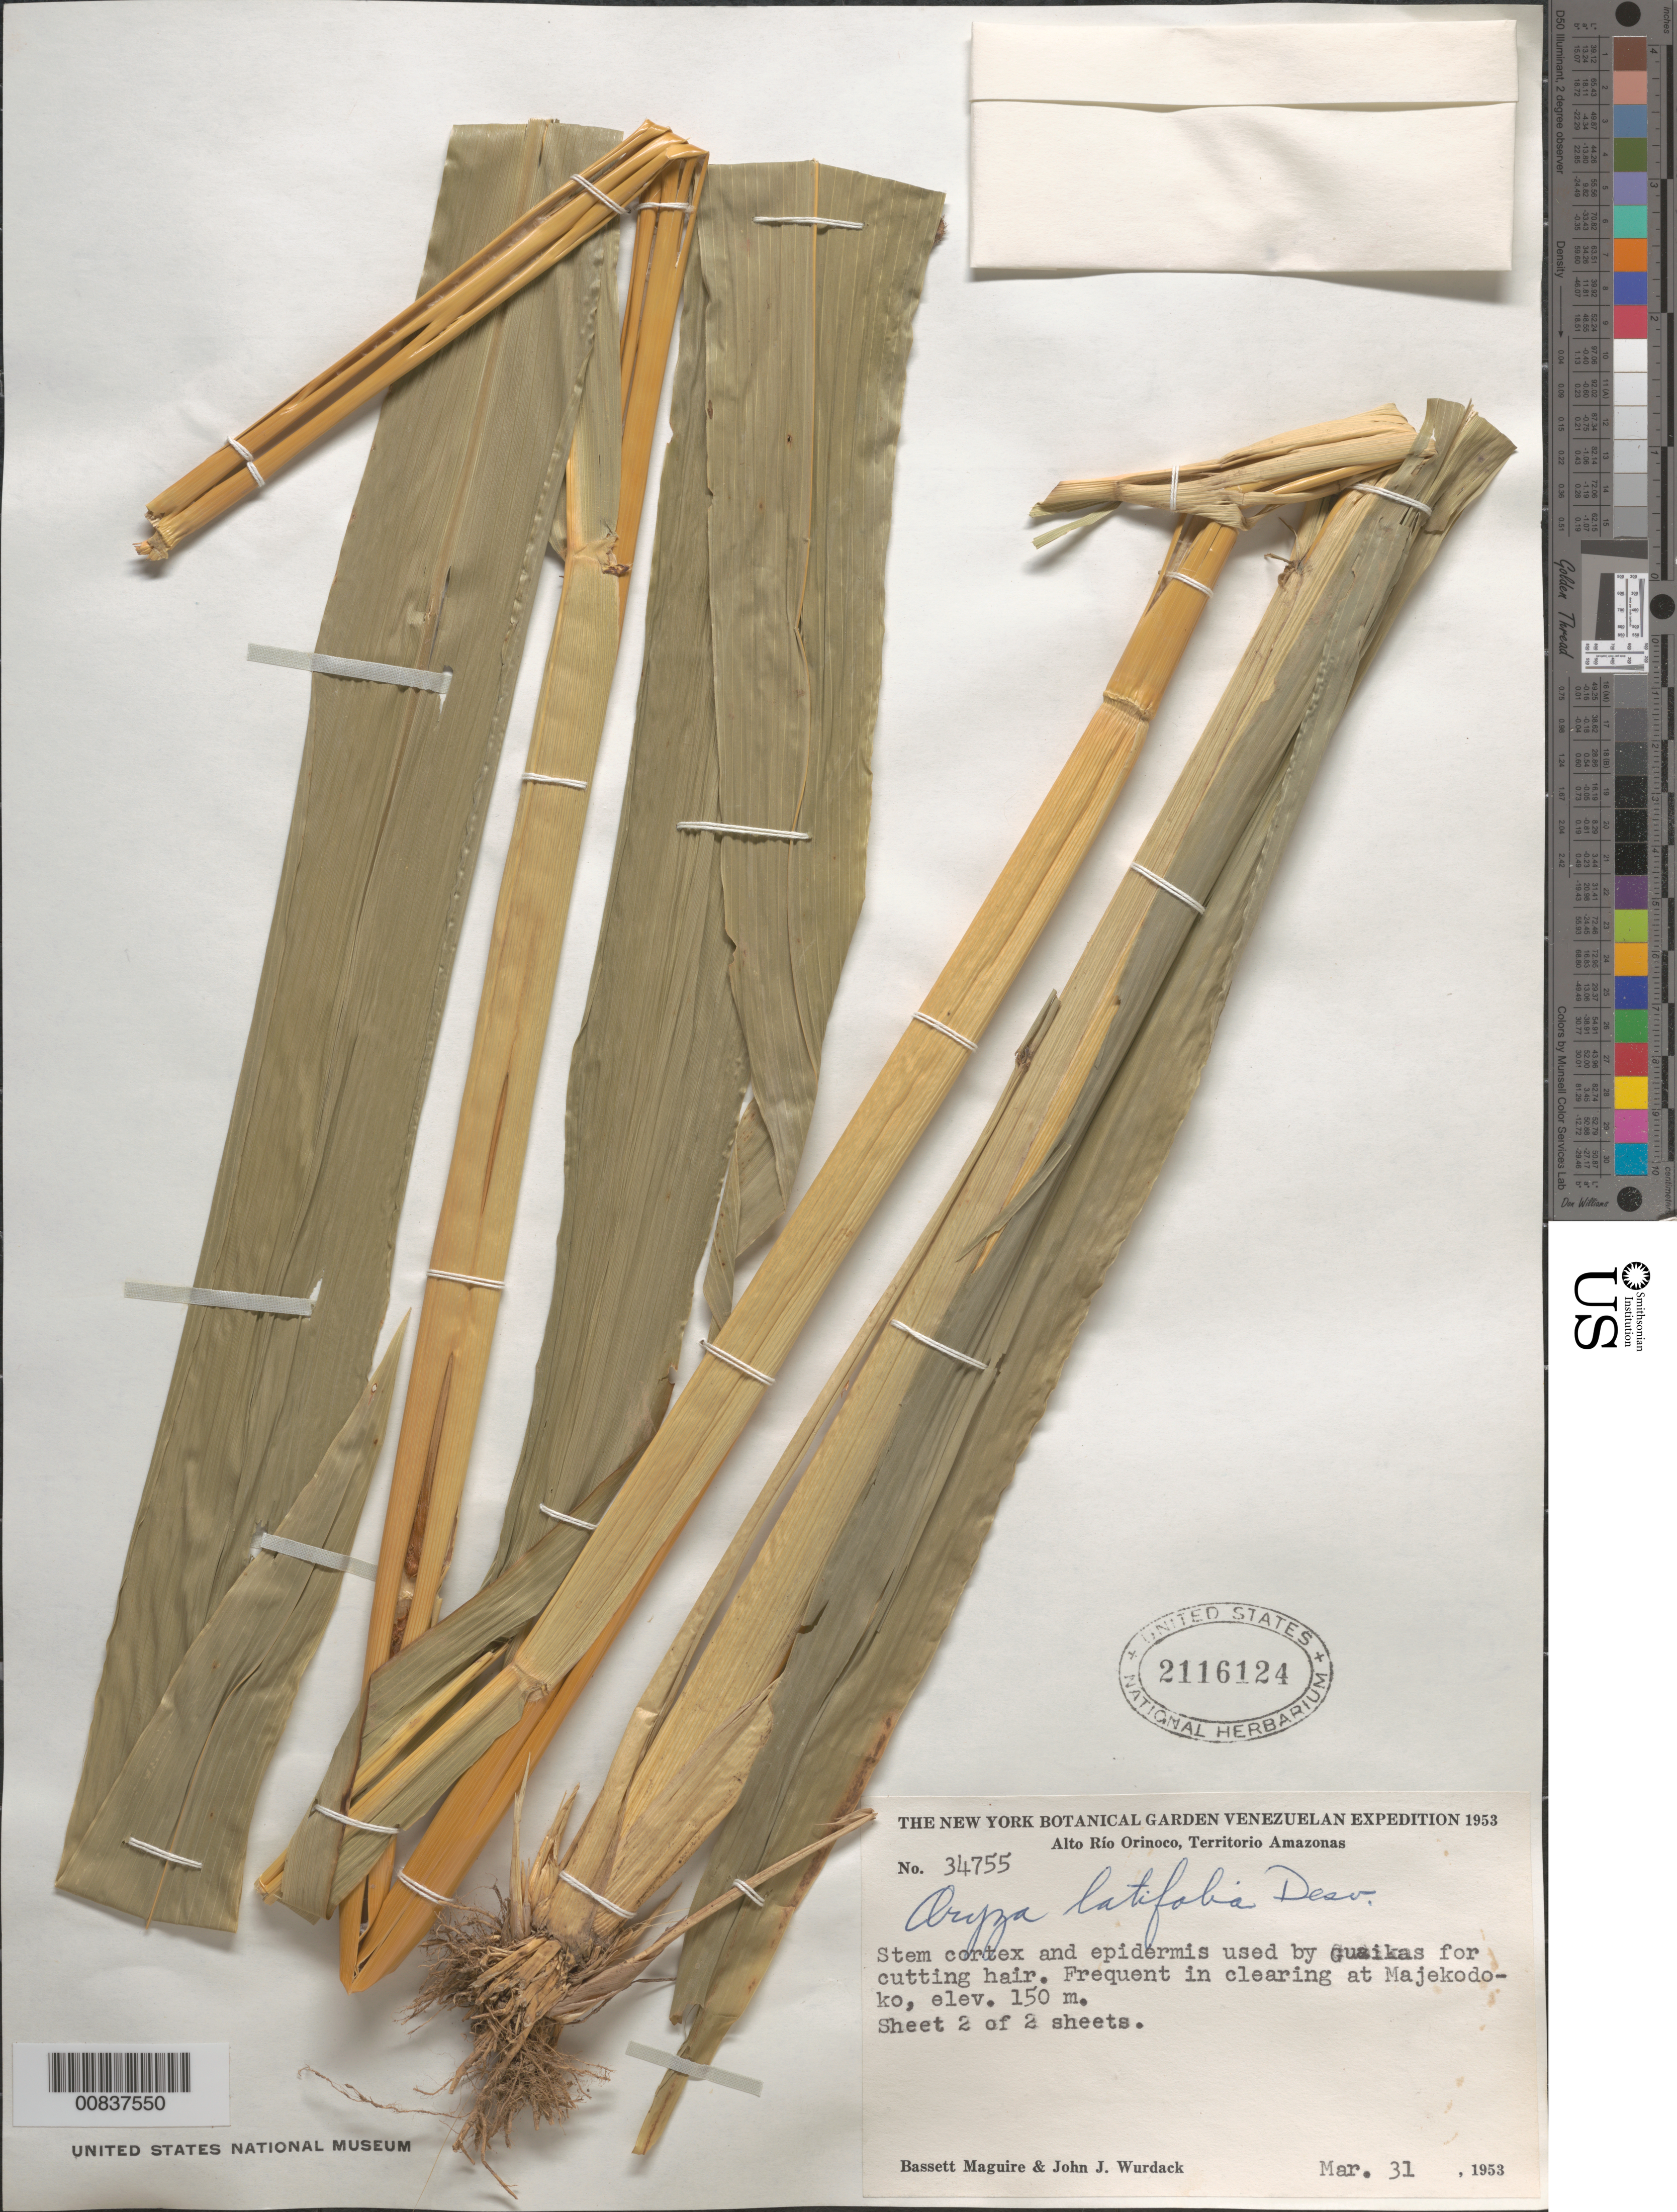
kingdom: Plantae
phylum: Tracheophyta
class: Liliopsida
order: Poales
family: Poaceae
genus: Oryza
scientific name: Oryza latifolia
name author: Desv.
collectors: B. Maguire & J. J. Wurdack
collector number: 34755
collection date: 1953-03-31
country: Venezuela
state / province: Amazonas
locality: The New York Botanical Garden Venezuelan Expedition 1953. Alto Río Orinoco, Territorio Amazonas. Frequent in clearing at Majekodoko.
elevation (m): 150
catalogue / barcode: US 2116124